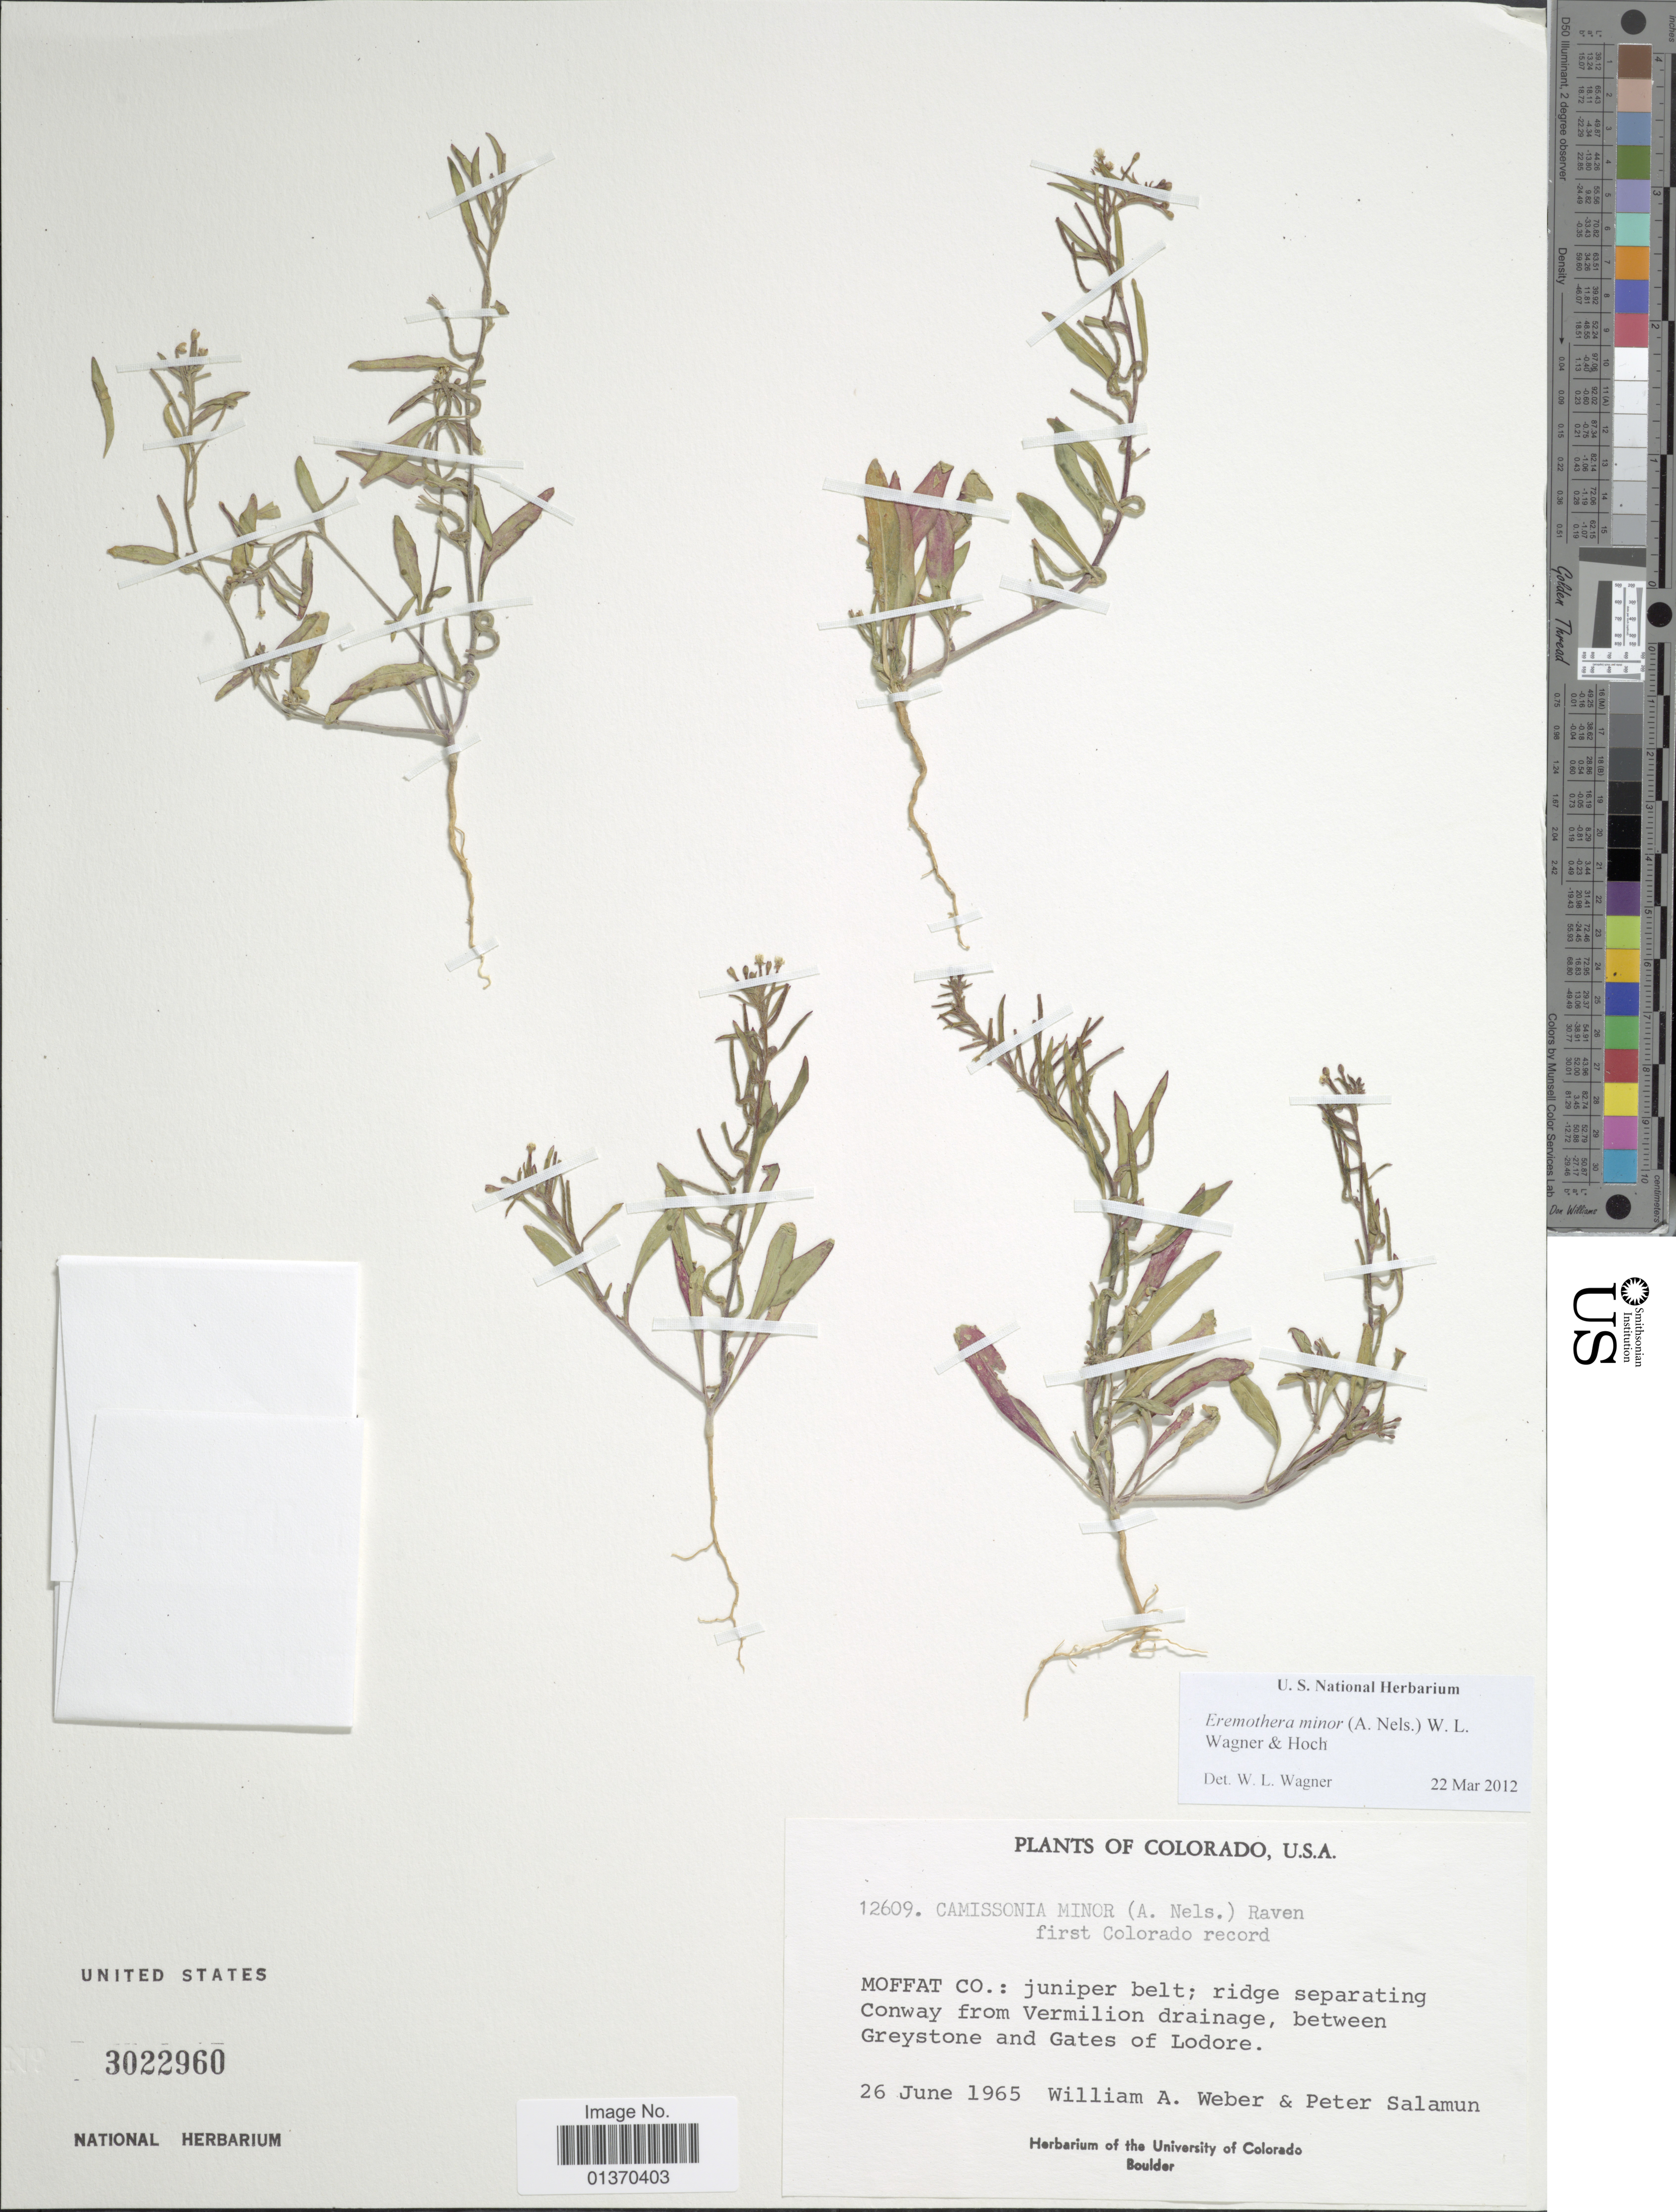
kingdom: Plantae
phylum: Tracheophyta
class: Magnoliopsida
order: Myrtales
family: Onagraceae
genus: Eremothera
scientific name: Eremothera minor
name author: (A. Nelson) W.L. Wagner & Hoch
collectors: W. A. Weber & P. Salamun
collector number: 12609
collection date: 1965-06-26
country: United States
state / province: Colorado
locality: Moffat Co.: juniper belt; ridge separating Conway from Vermilion drainage, between Greystone and Gates of Lodore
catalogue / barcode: US 3022960